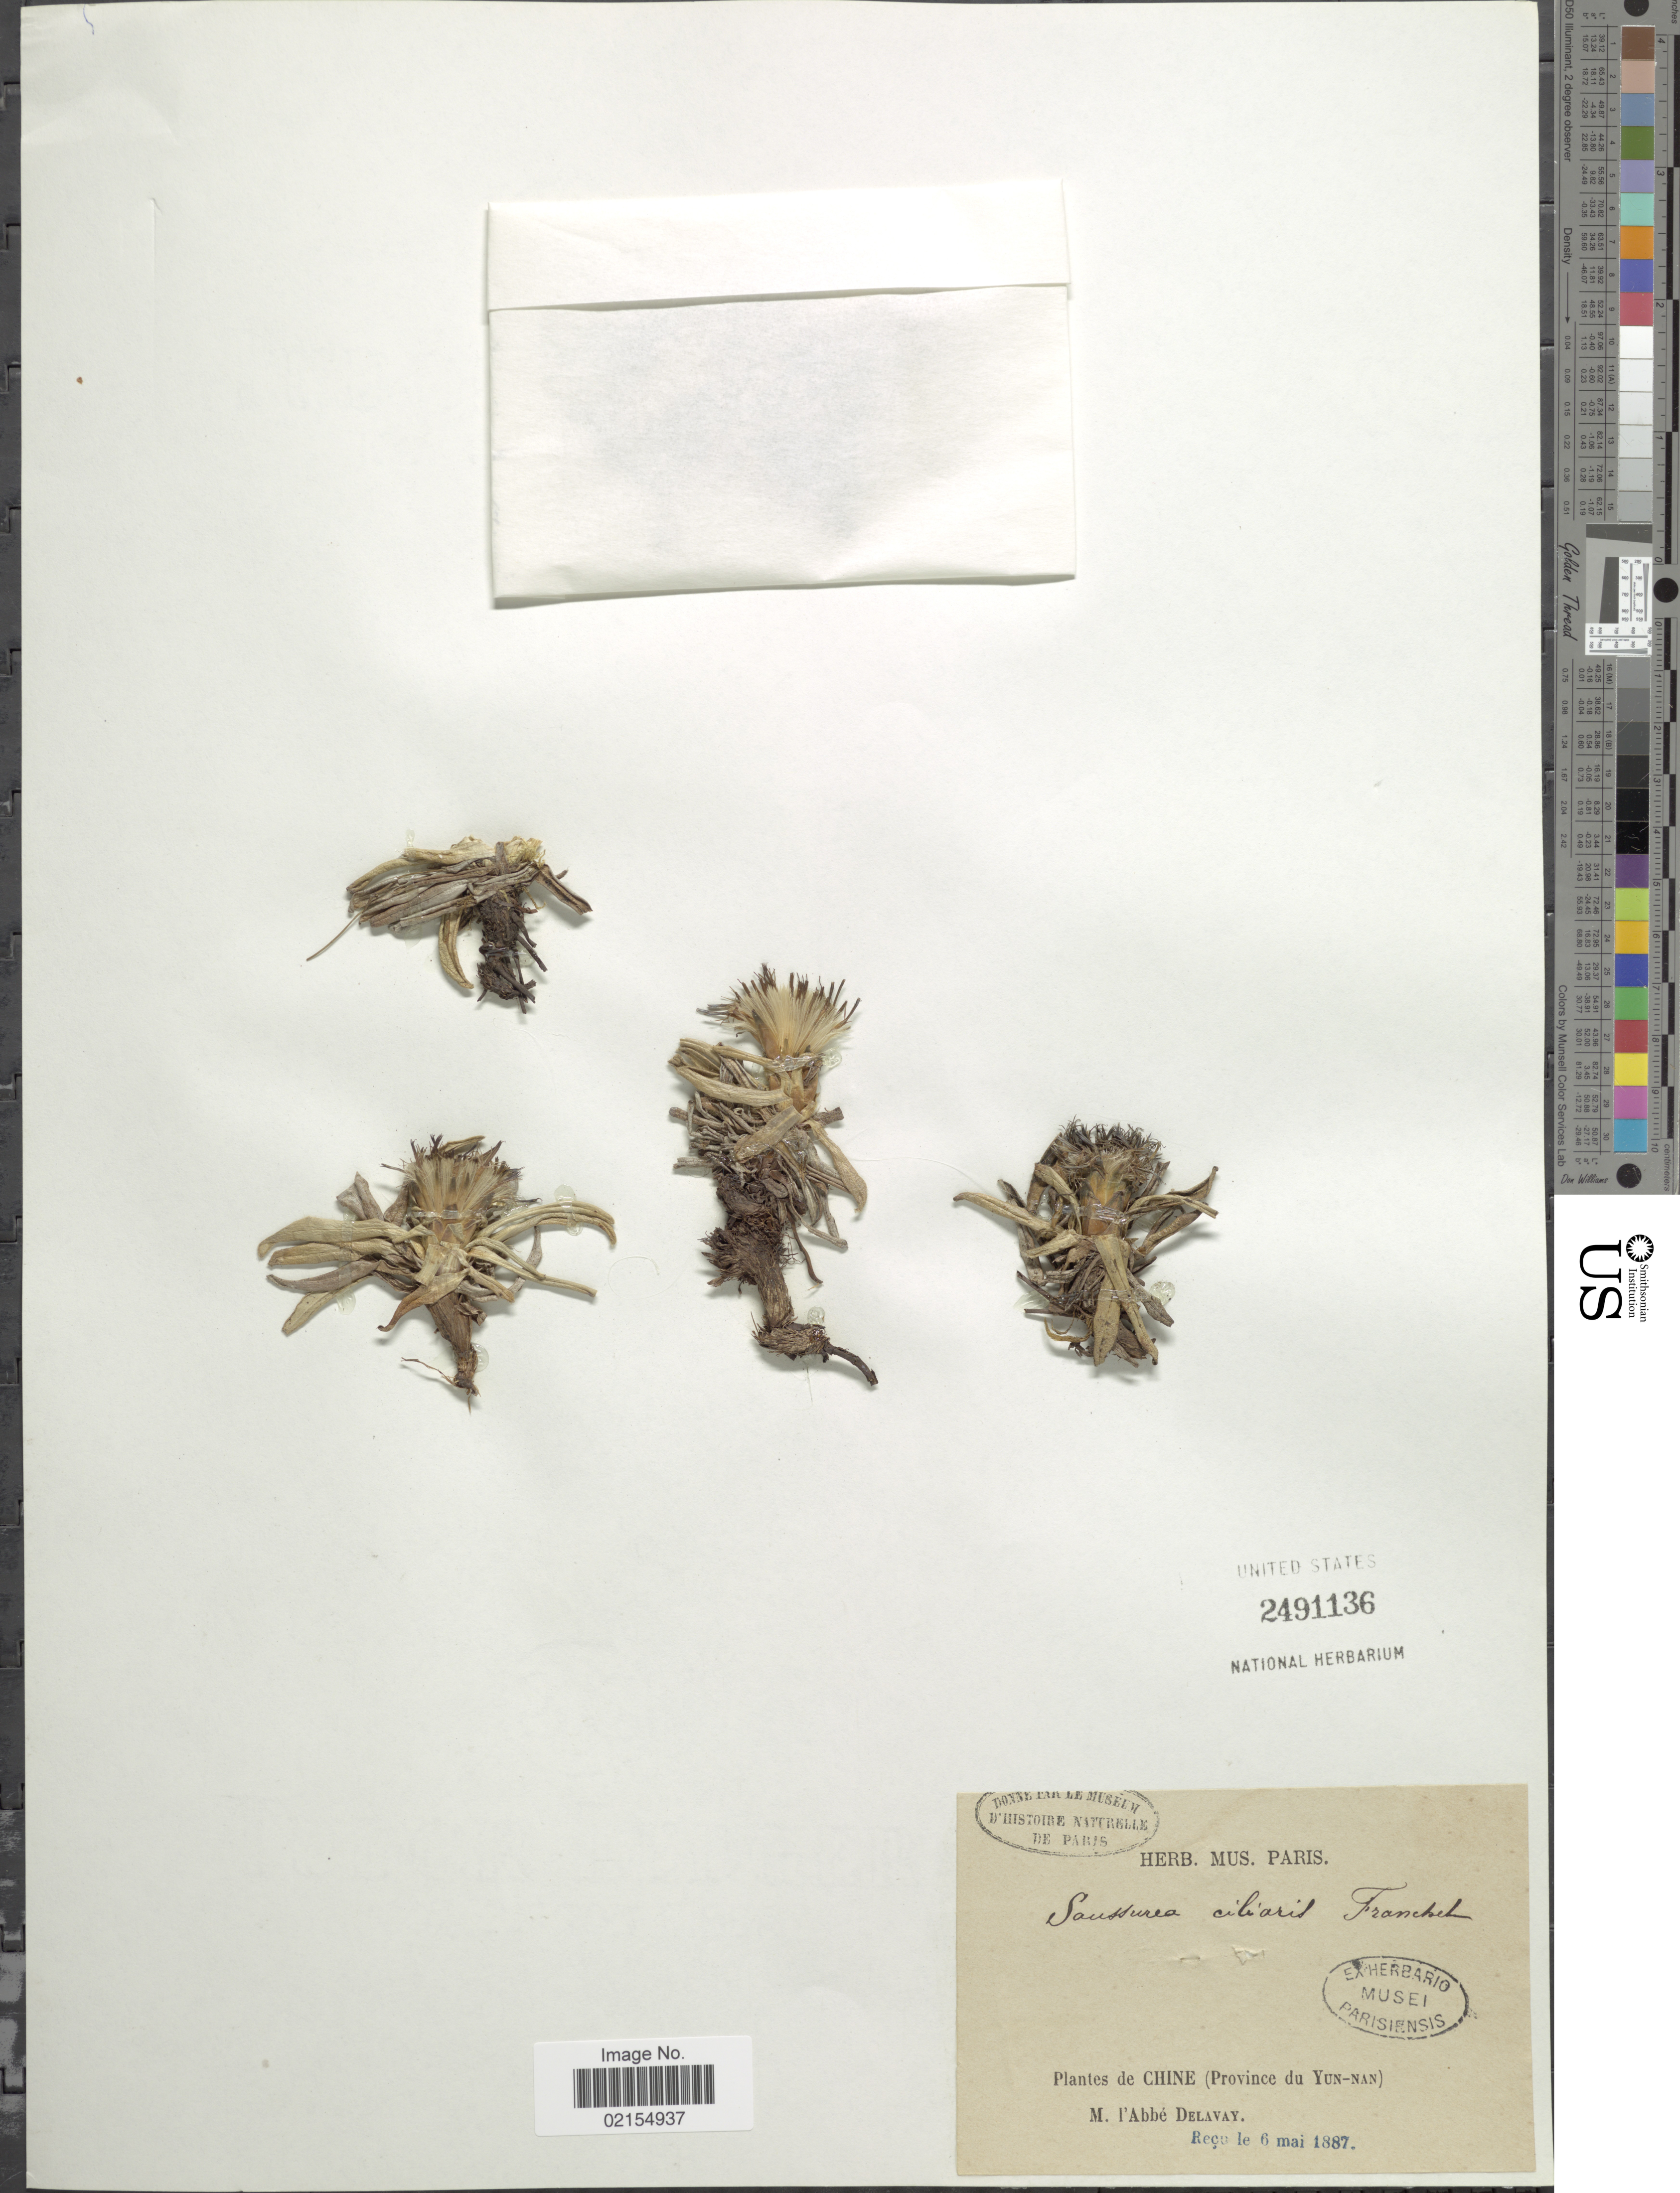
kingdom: Plantae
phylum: Tracheophyta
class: Magnoliopsida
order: Asterales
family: Asteraceae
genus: Saussurea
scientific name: Saussurea ciliaris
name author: Franch.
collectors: P. Delavay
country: China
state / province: Yunnan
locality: De Chine (Province du Yun-nan)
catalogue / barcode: US 2491136